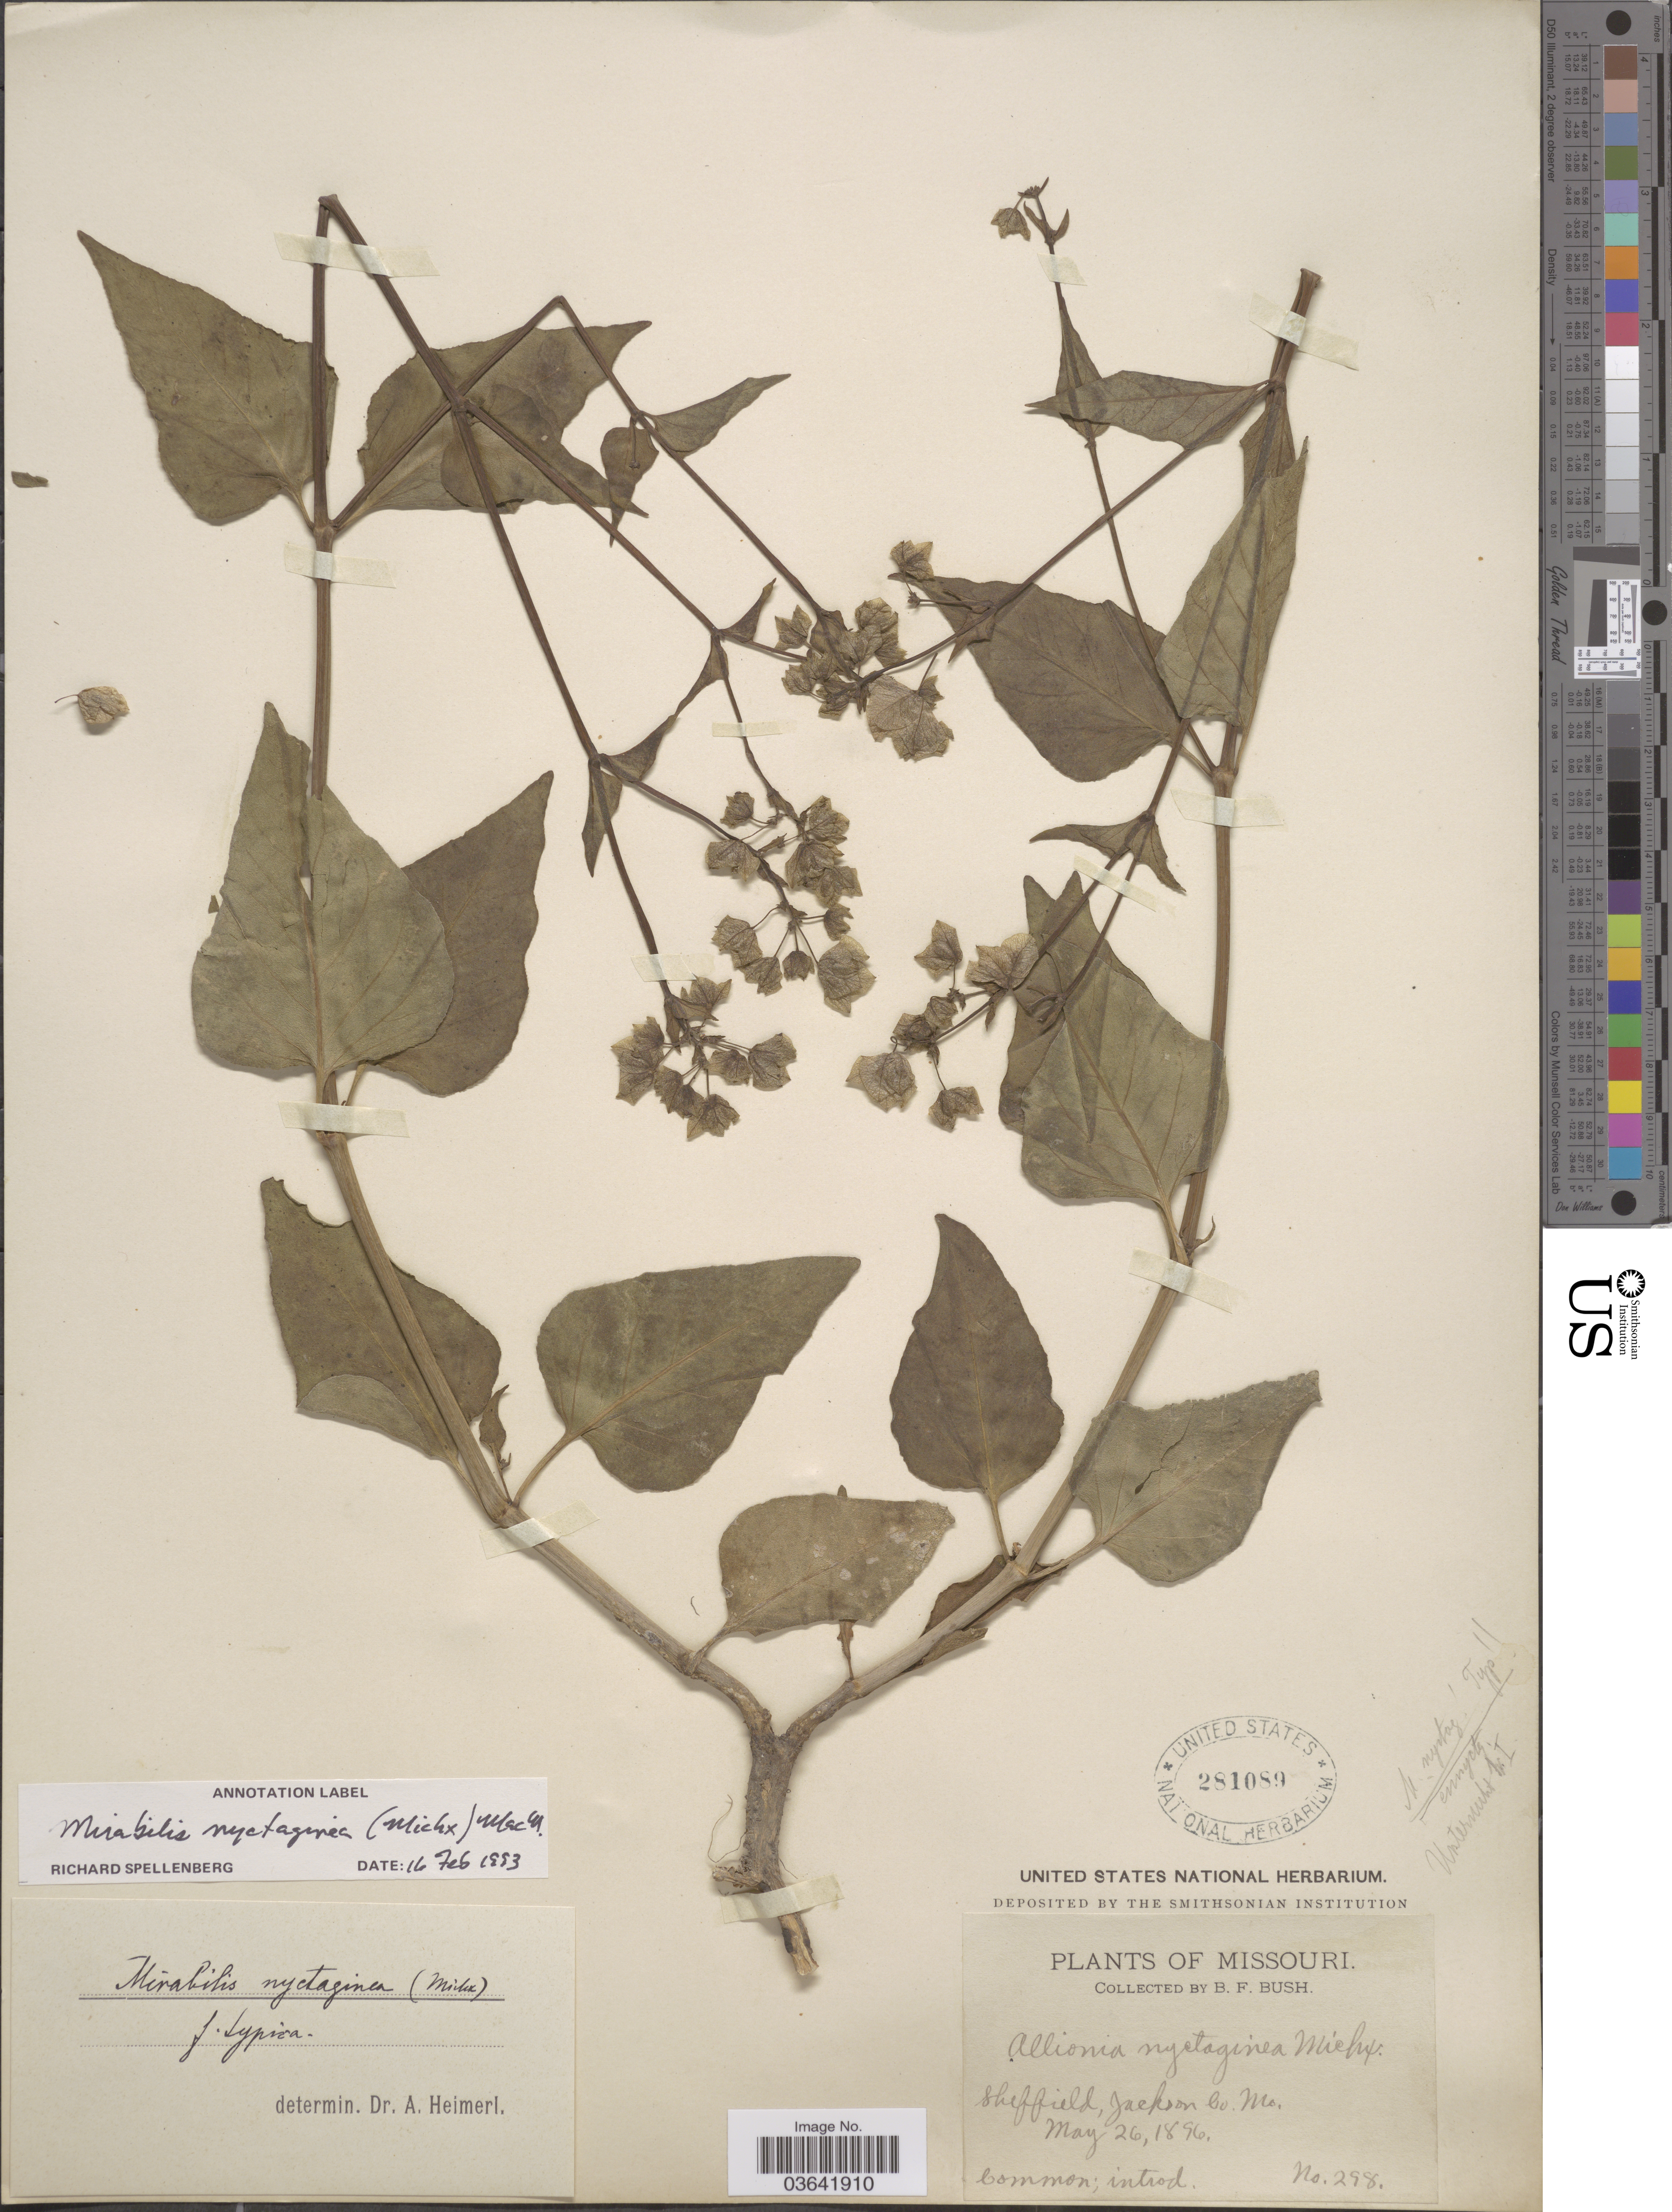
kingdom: Plantae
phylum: Tracheophyta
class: Magnoliopsida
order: Caryophyllales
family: Nyctaginaceae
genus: Mirabilis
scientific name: Mirabilis nyctaginea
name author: (Michx.) MacMill.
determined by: Spellenberg, R.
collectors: B. F. Bush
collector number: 298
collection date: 1896-05-26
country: United States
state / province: Missouri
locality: Sheffield, Jackson Co.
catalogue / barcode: US 281089